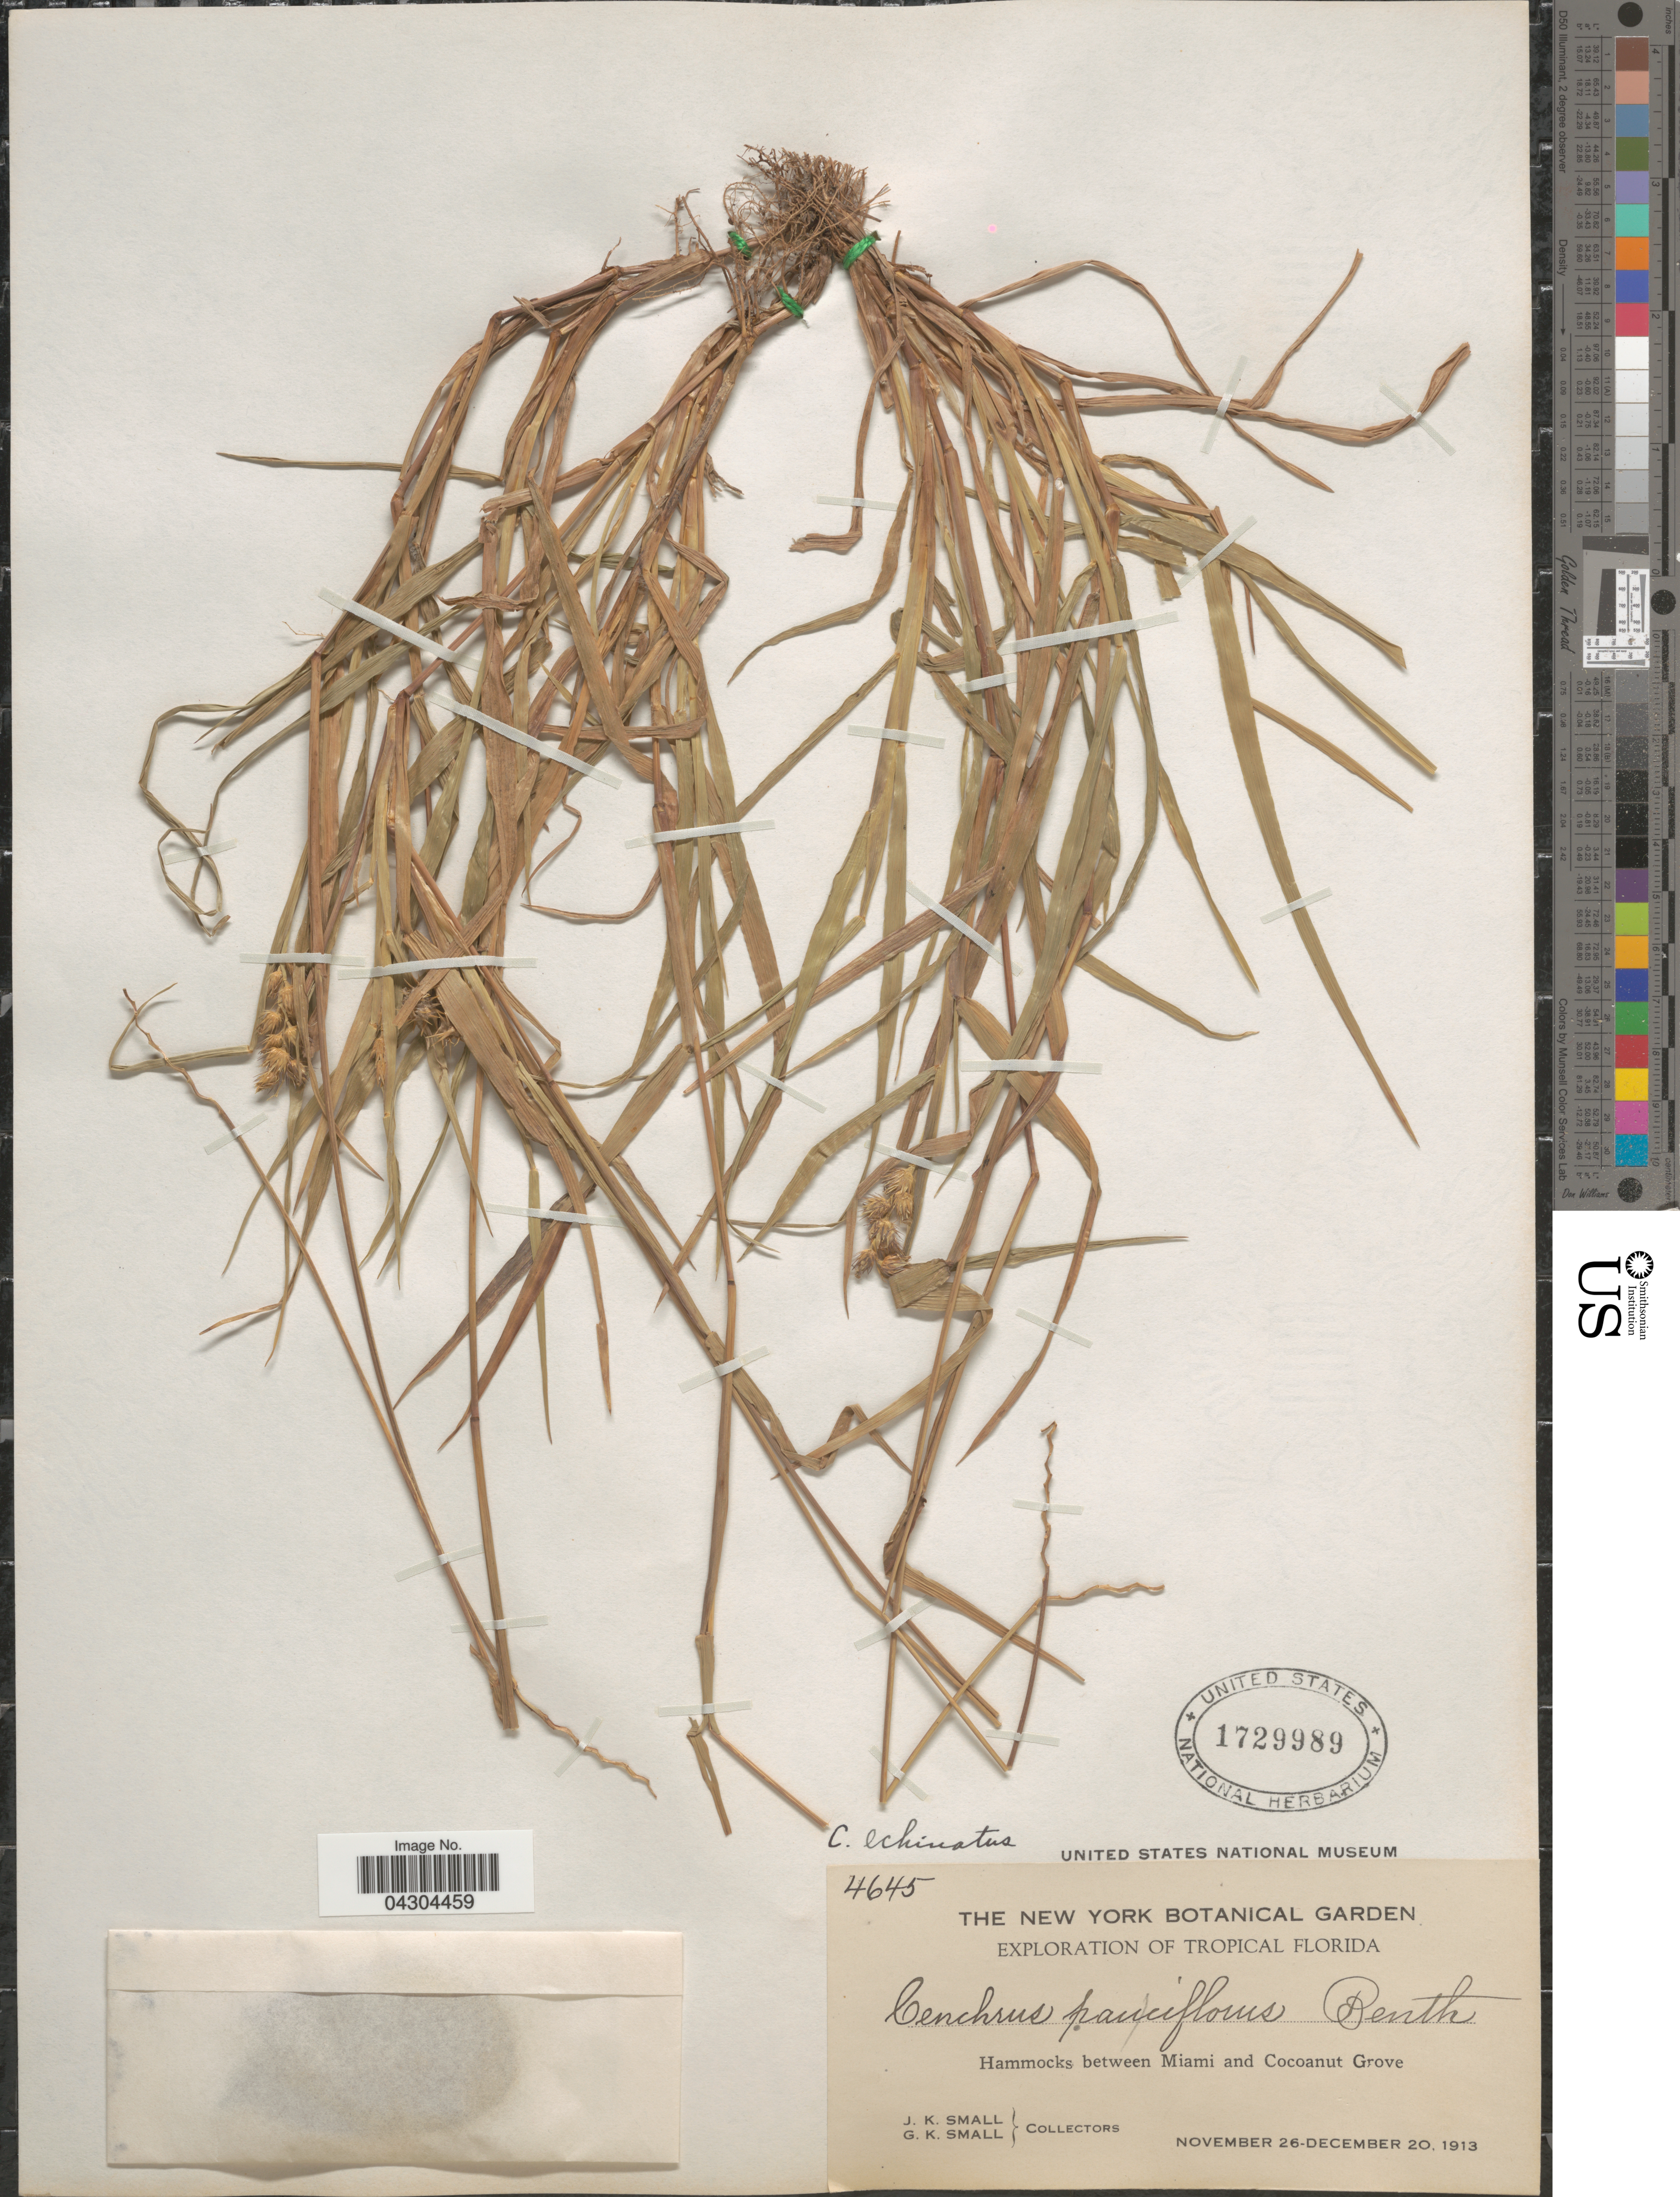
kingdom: Plantae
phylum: Tracheophyta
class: Liliopsida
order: Poales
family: Poaceae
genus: Cenchrus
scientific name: Cenchrus echinatus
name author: L.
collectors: J. K. Small & G. K. Small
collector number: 4645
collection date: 1913-11-26/1913-12-20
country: United States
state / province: Florida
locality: Exploration of Tropical Florida. Hammocks between Miami and Cocoanut Grove.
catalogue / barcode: US 1729989